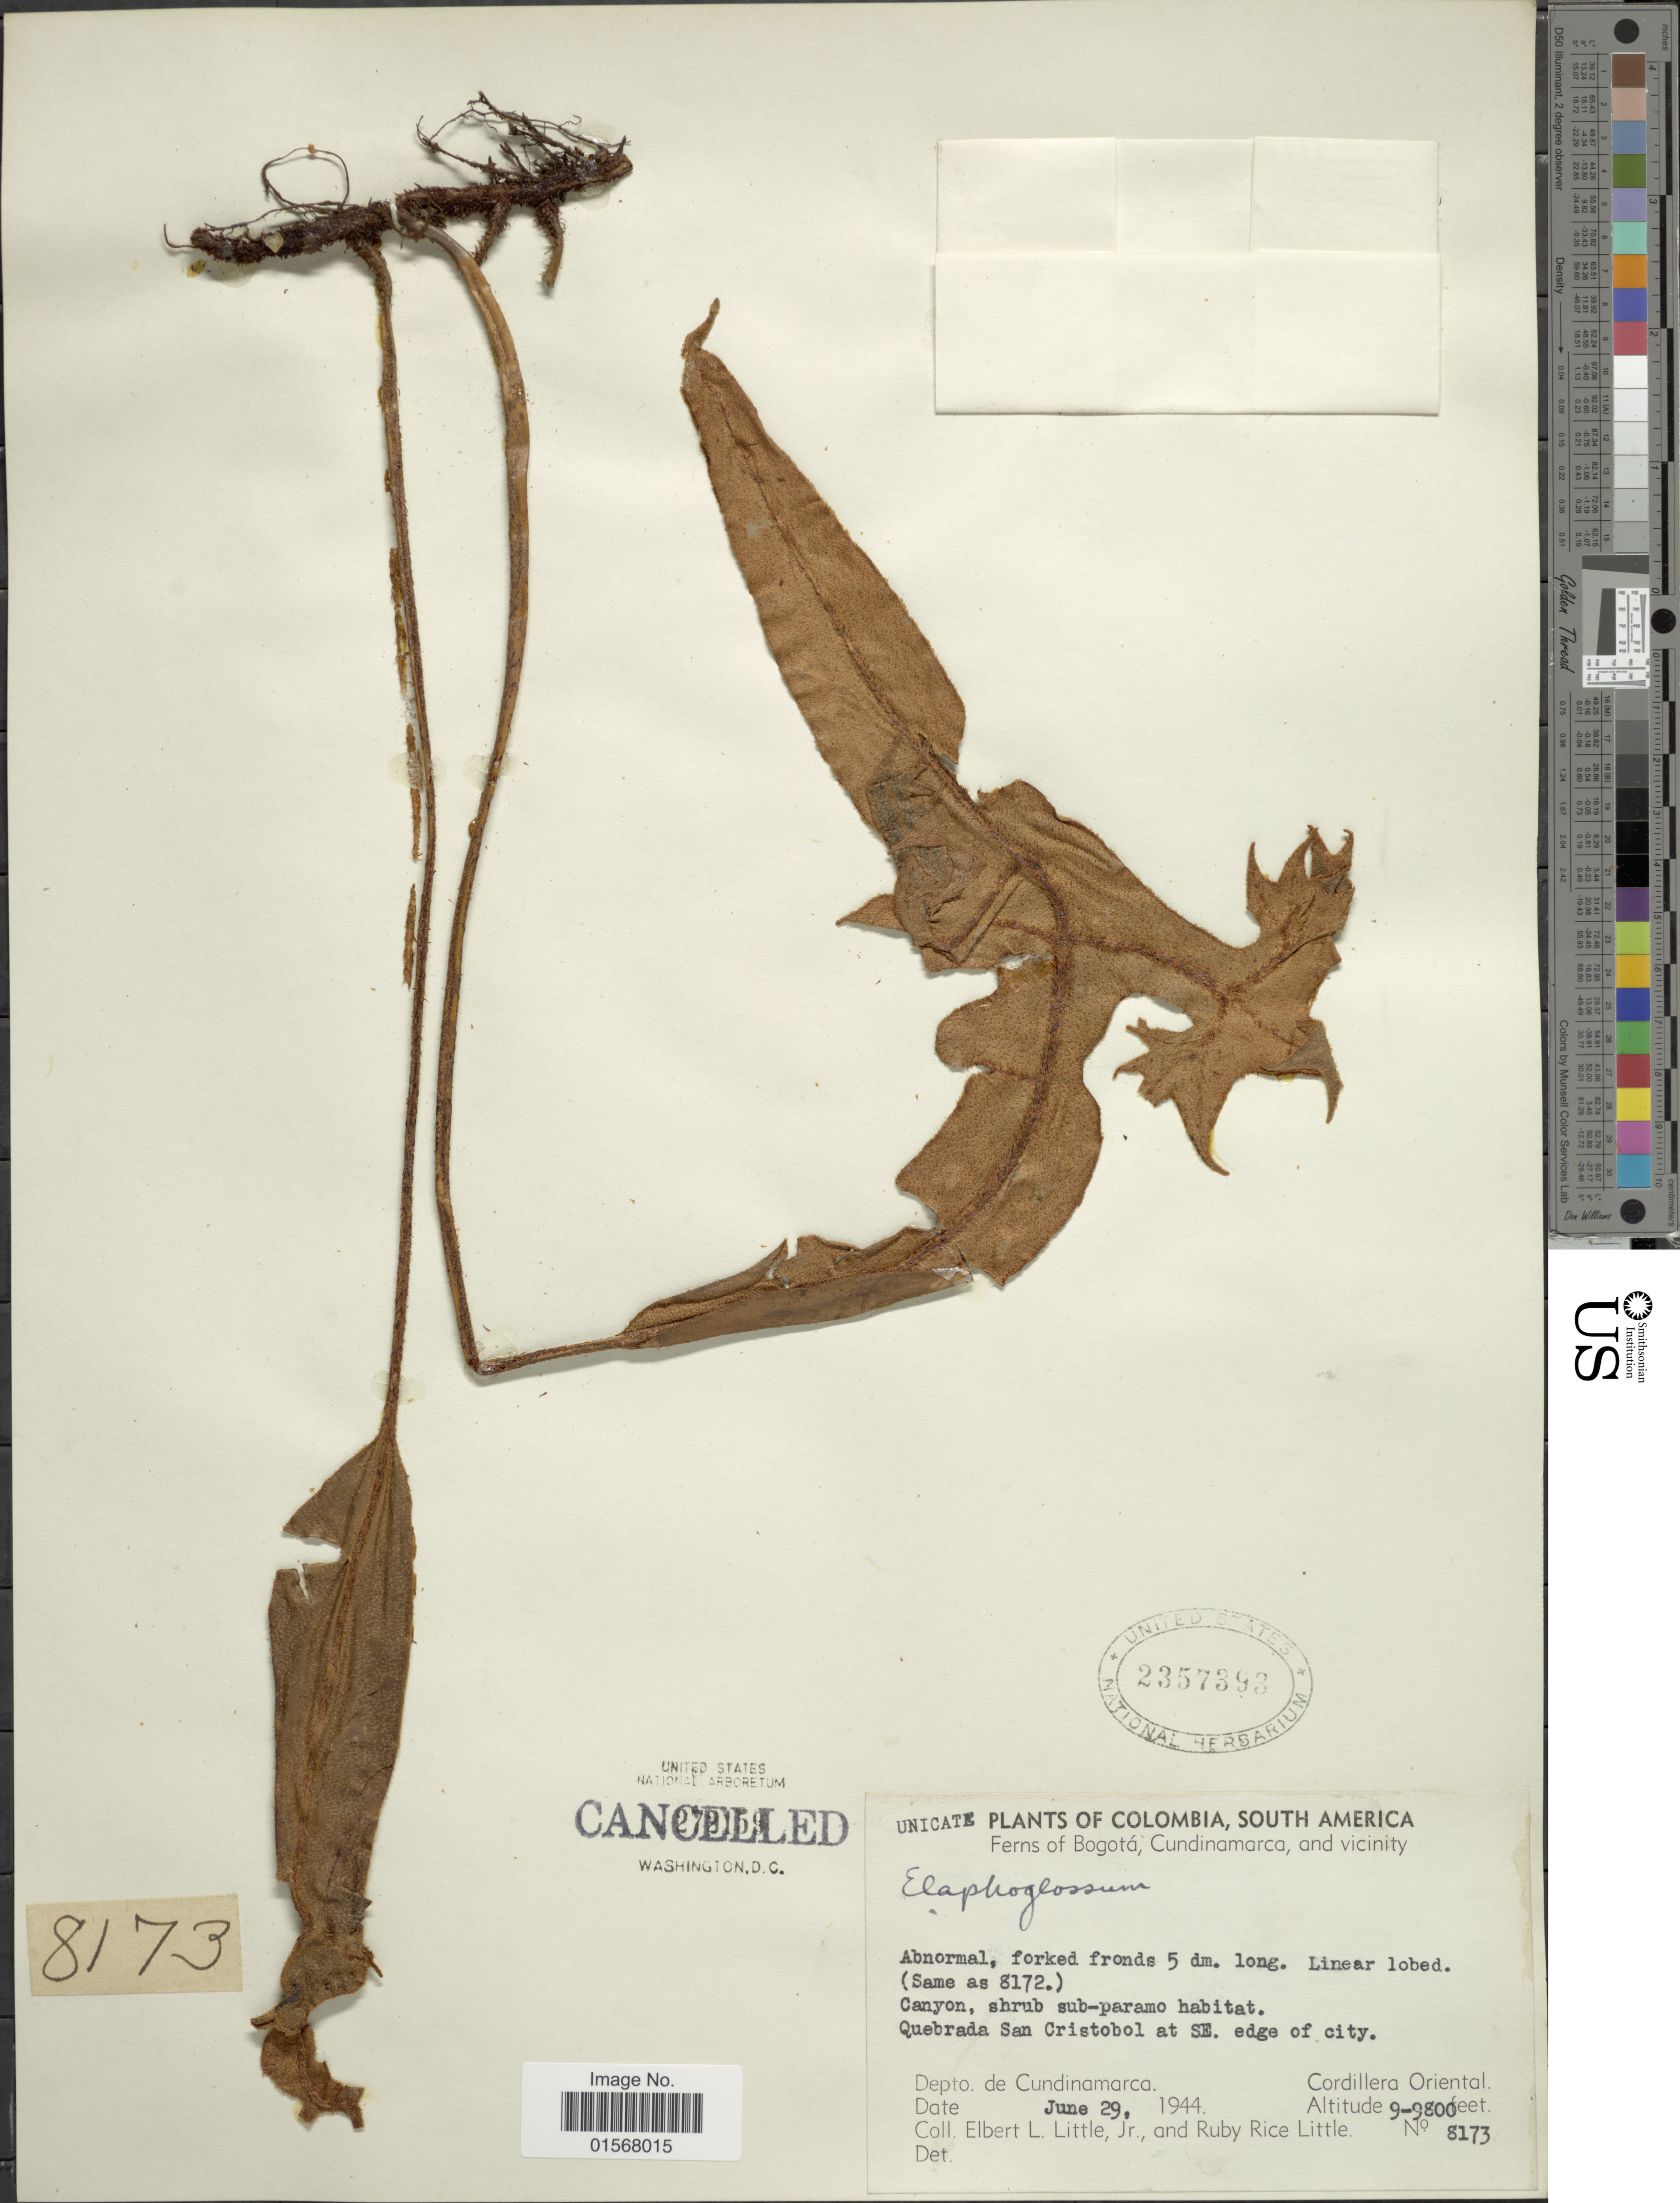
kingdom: Plantae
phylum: Tracheophyta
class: Polypodiopsida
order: Polypodiales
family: Dryopteridaceae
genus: Elaphoglossum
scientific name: Elaphoglossum sp.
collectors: E. L. Little & R. R. Little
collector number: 8173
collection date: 1944-06-29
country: Colombia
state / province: Cundinamarca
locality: Depto. de Cundinamarca, Cordillera Oriental, and vicinity, Quebrada San Cristobol at SE. edge of city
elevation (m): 2743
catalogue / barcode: US 2357393